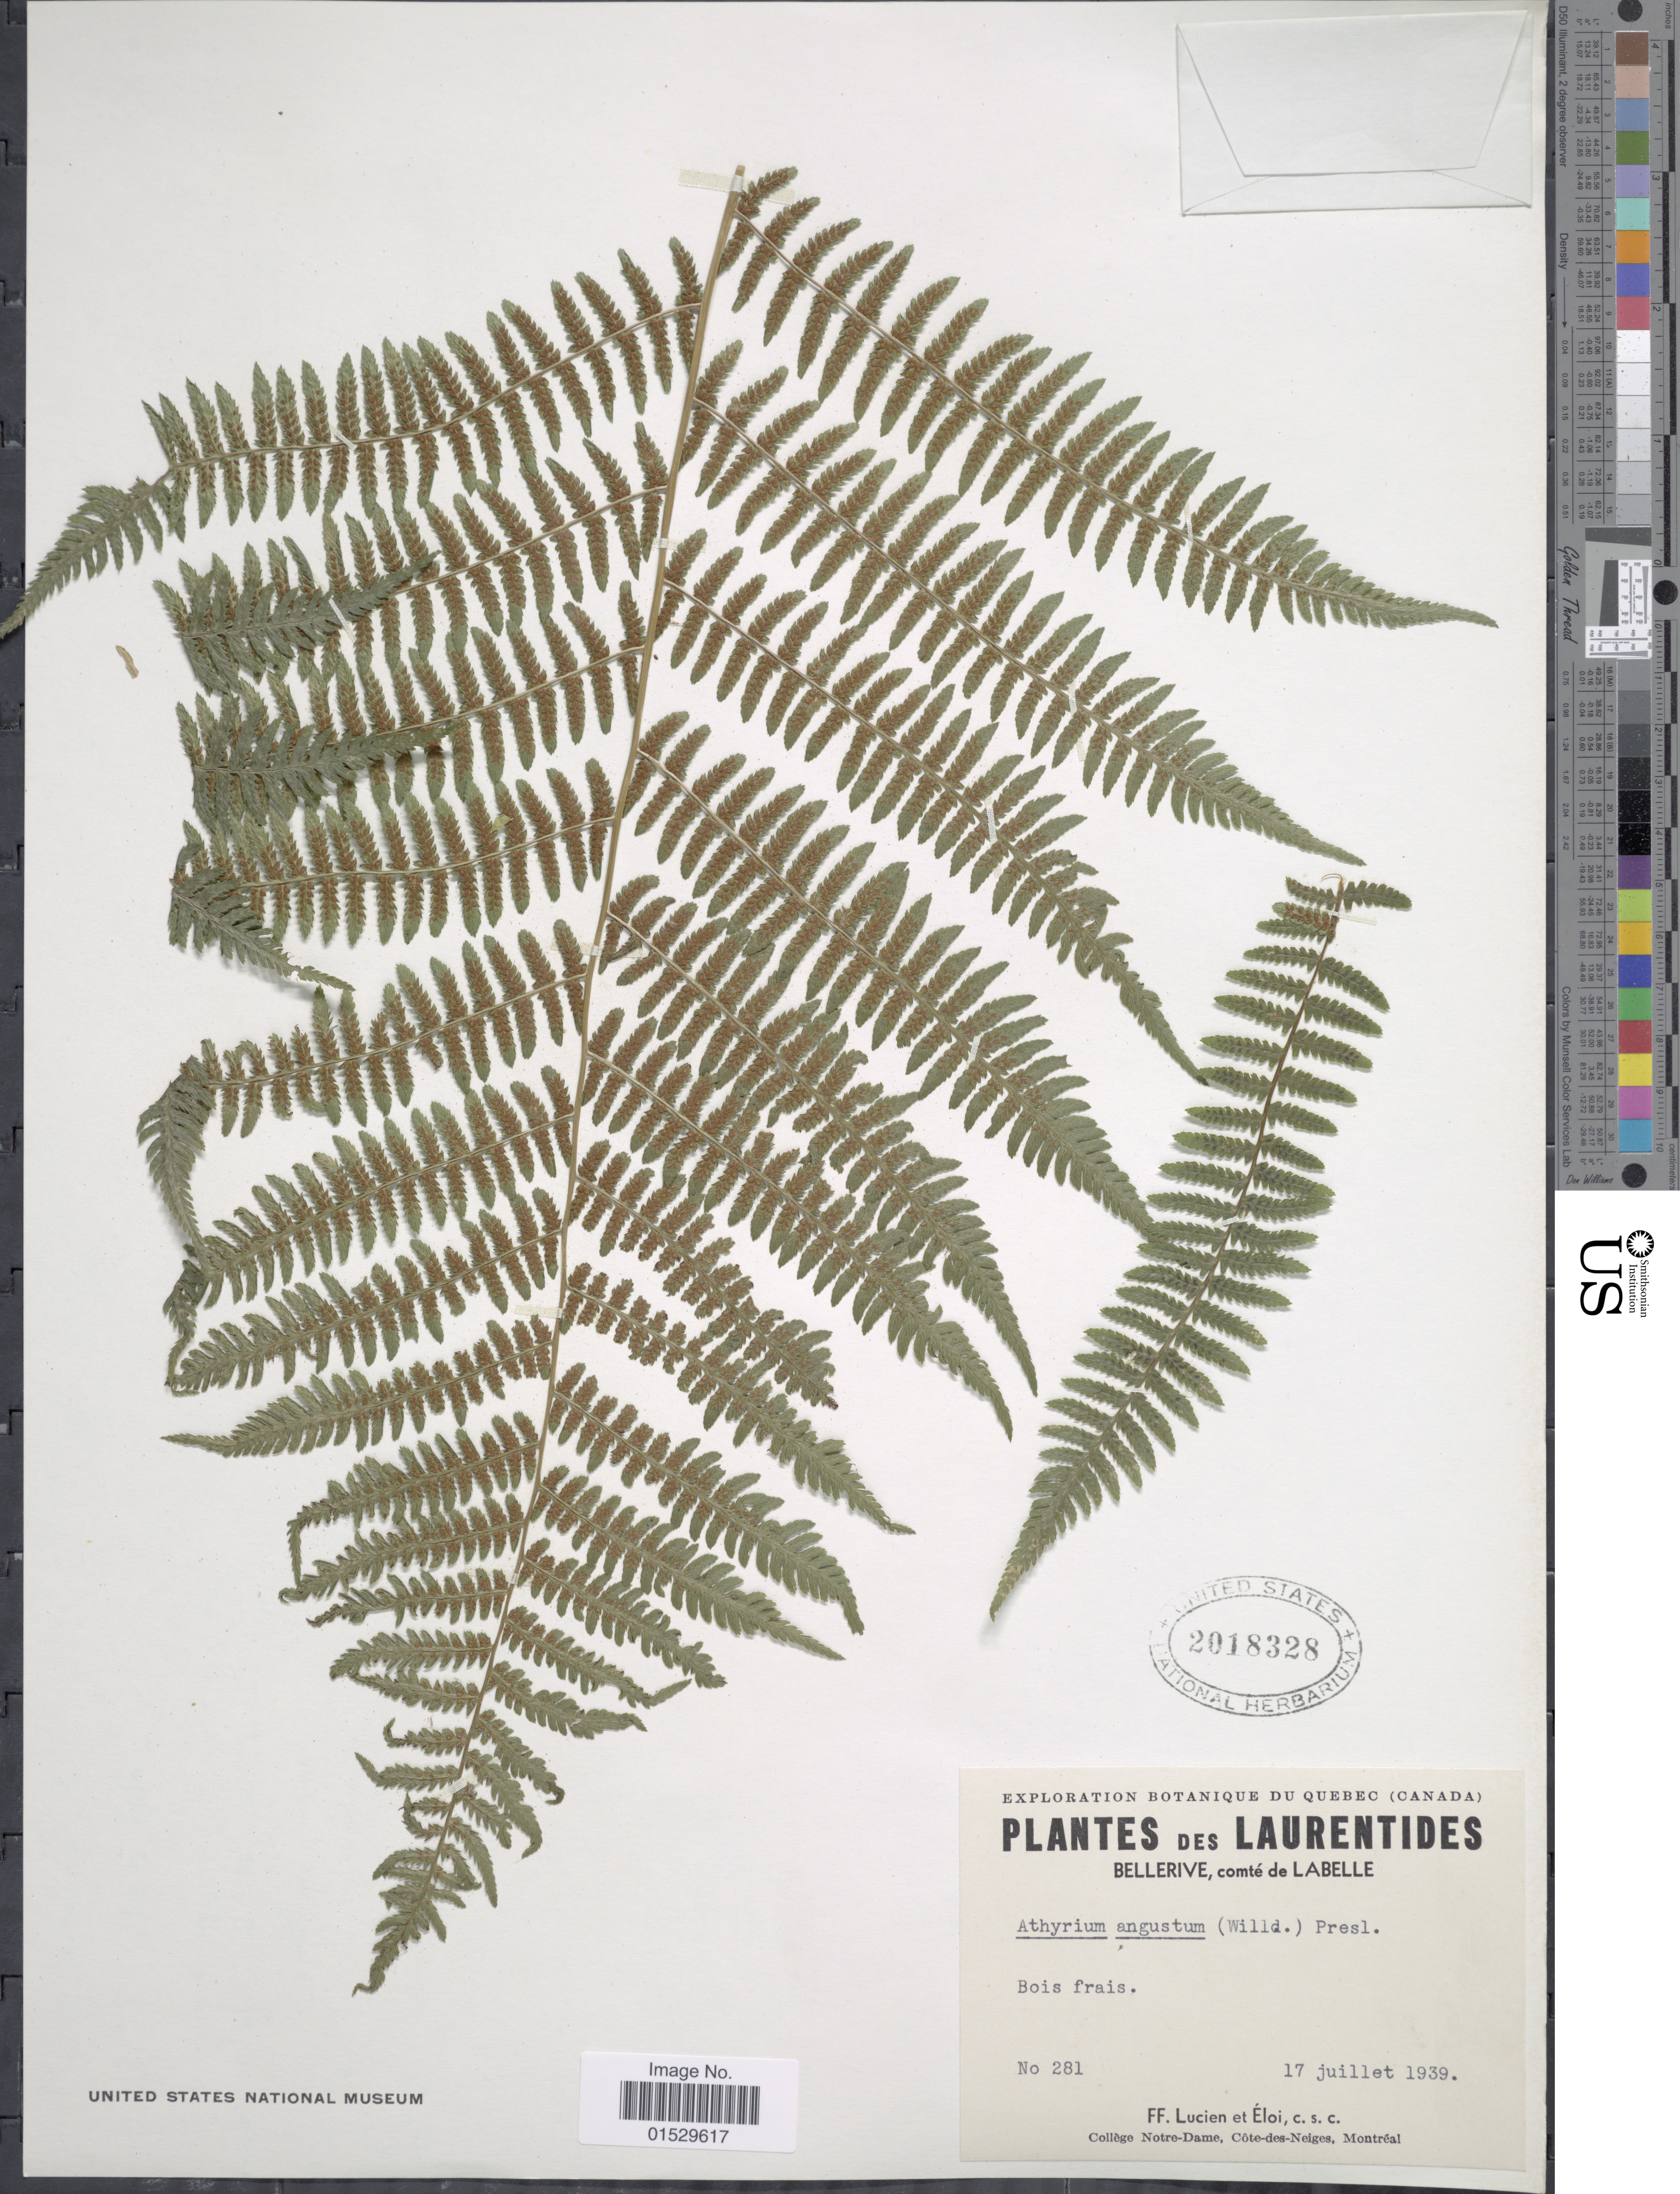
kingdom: Plantae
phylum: Tracheophyta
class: Polypodiopsida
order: Polypodiales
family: Athyriaceae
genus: Athyrium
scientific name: Athyrium filix-femina subsp. angustatum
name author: (Willd.) R.T. Clausen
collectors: F. Lucien & Éloi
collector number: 281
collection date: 1939-07-17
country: Canada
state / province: Quebec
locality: Laurentides, Bellerive, comte de Labelle, Bois frais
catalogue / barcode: US 2018328